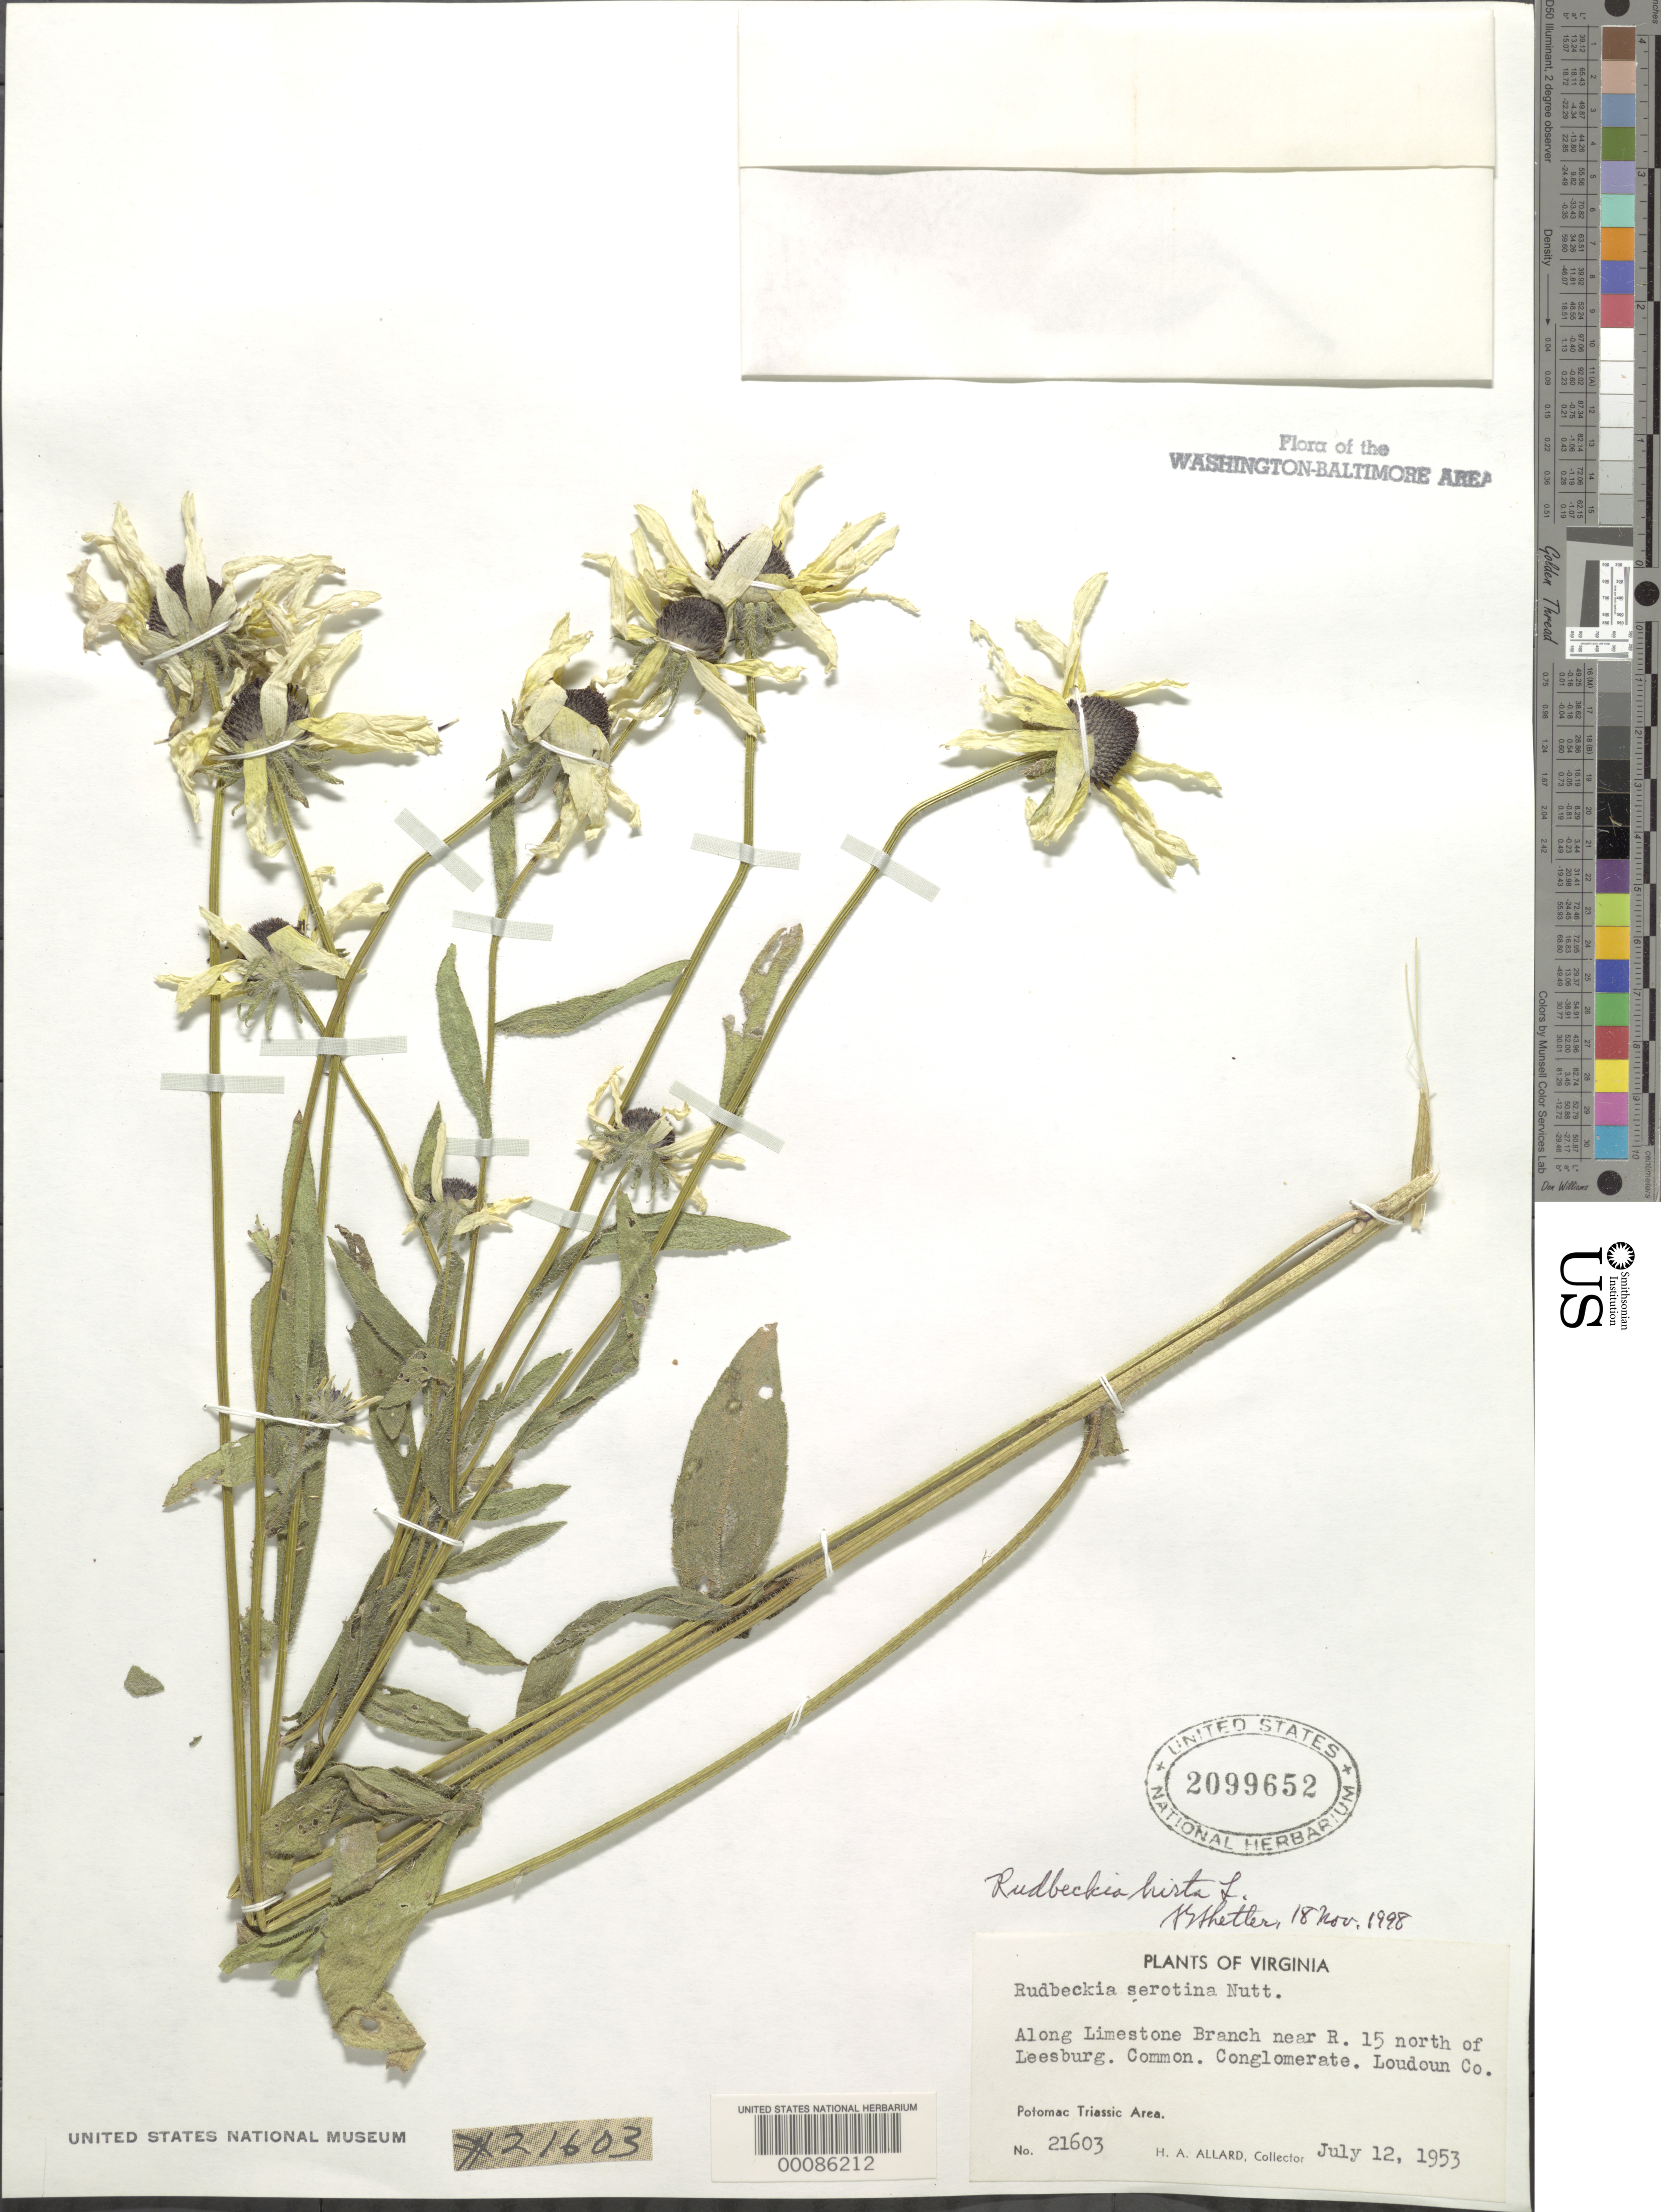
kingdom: Plantae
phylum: Tracheophyta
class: Magnoliopsida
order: Asterales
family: Asteraceae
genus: Rudbeckia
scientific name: Rudbeckia hirta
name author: L.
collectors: H. A. Allard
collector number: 21603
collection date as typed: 12 Jul 1953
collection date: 1953-07-12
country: United States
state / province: Virginia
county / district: Loudoun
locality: Limestone Branch near Rt. 15 north of Leesburg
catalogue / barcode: US 2099652